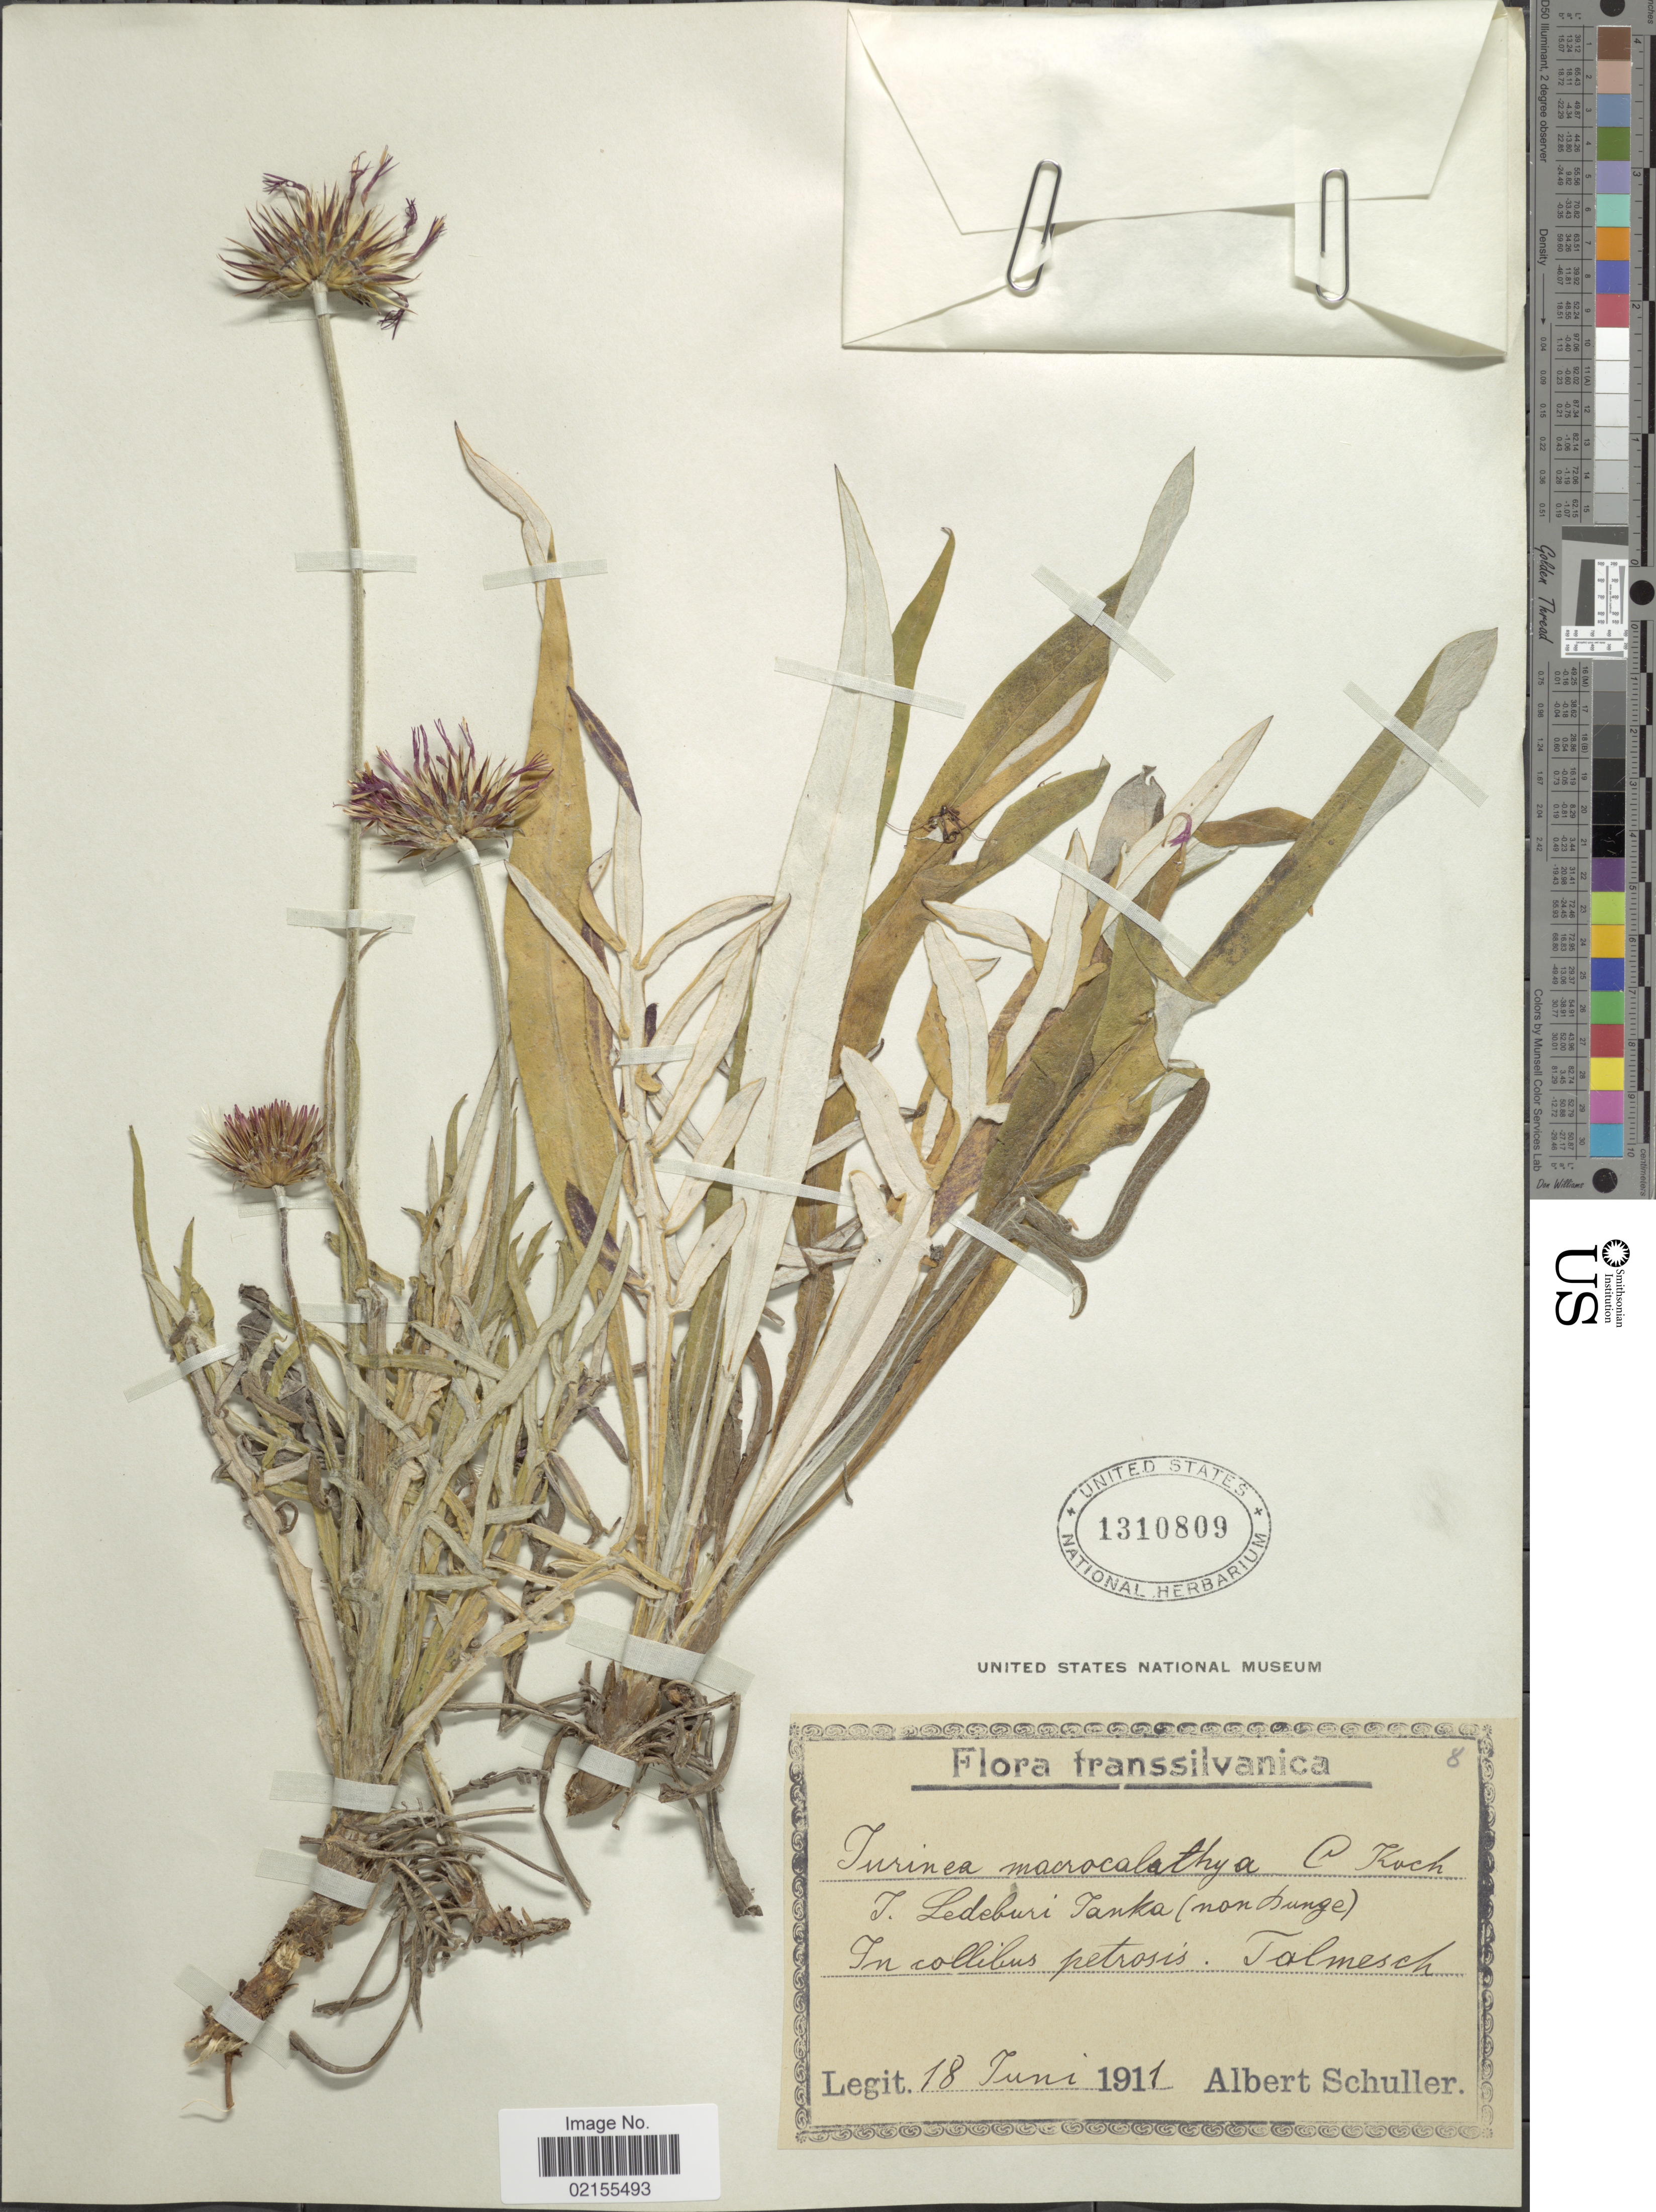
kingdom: Plantae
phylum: Tracheophyta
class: Magnoliopsida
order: Asterales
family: Asteraceae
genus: Jurinea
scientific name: Jurinea glycacantha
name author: DC.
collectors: A. Schuller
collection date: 1911-06-18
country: Romania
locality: Transsilvanica, Talmesch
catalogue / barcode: US 1310809